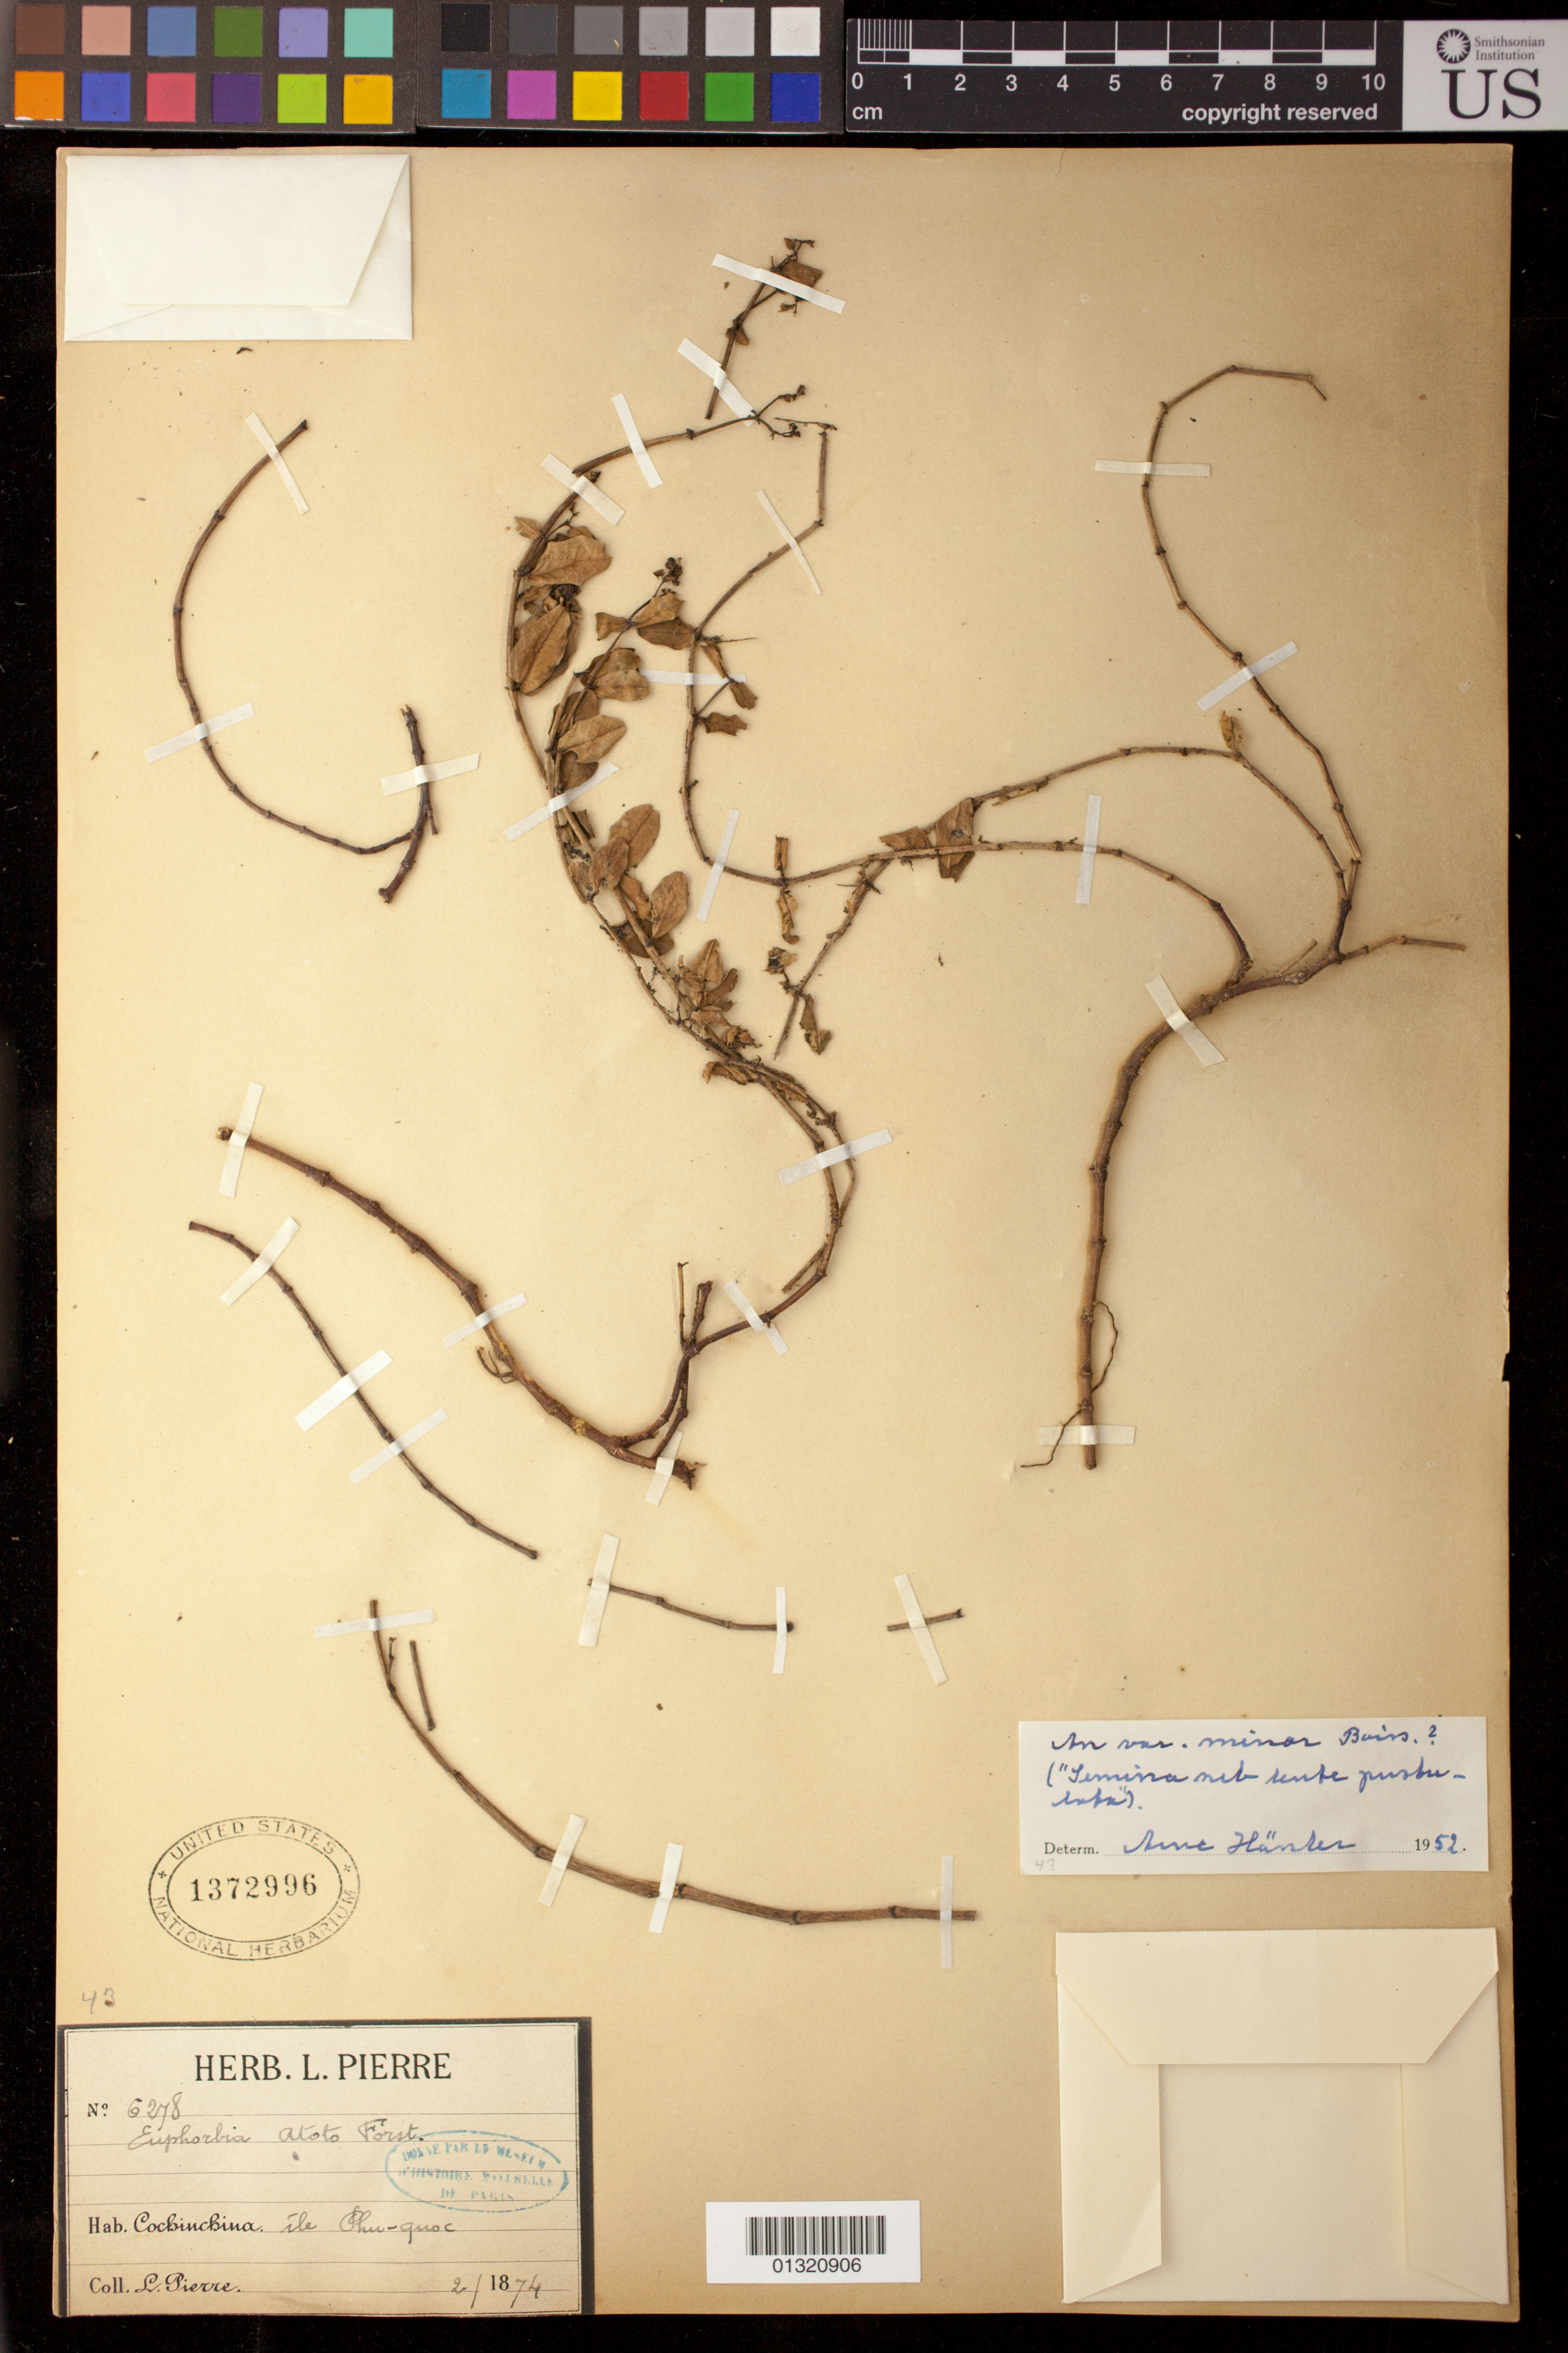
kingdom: Plantae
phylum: Tracheophyta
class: Magnoliopsida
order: Malpighiales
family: Euphorbiaceae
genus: Euphorbia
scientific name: Euphorbia atoto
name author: G. Forst.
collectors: L. Pierre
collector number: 6278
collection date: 1874-02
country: Vietnam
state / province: Kiến Giang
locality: ile Phu-quoc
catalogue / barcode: US 1372996